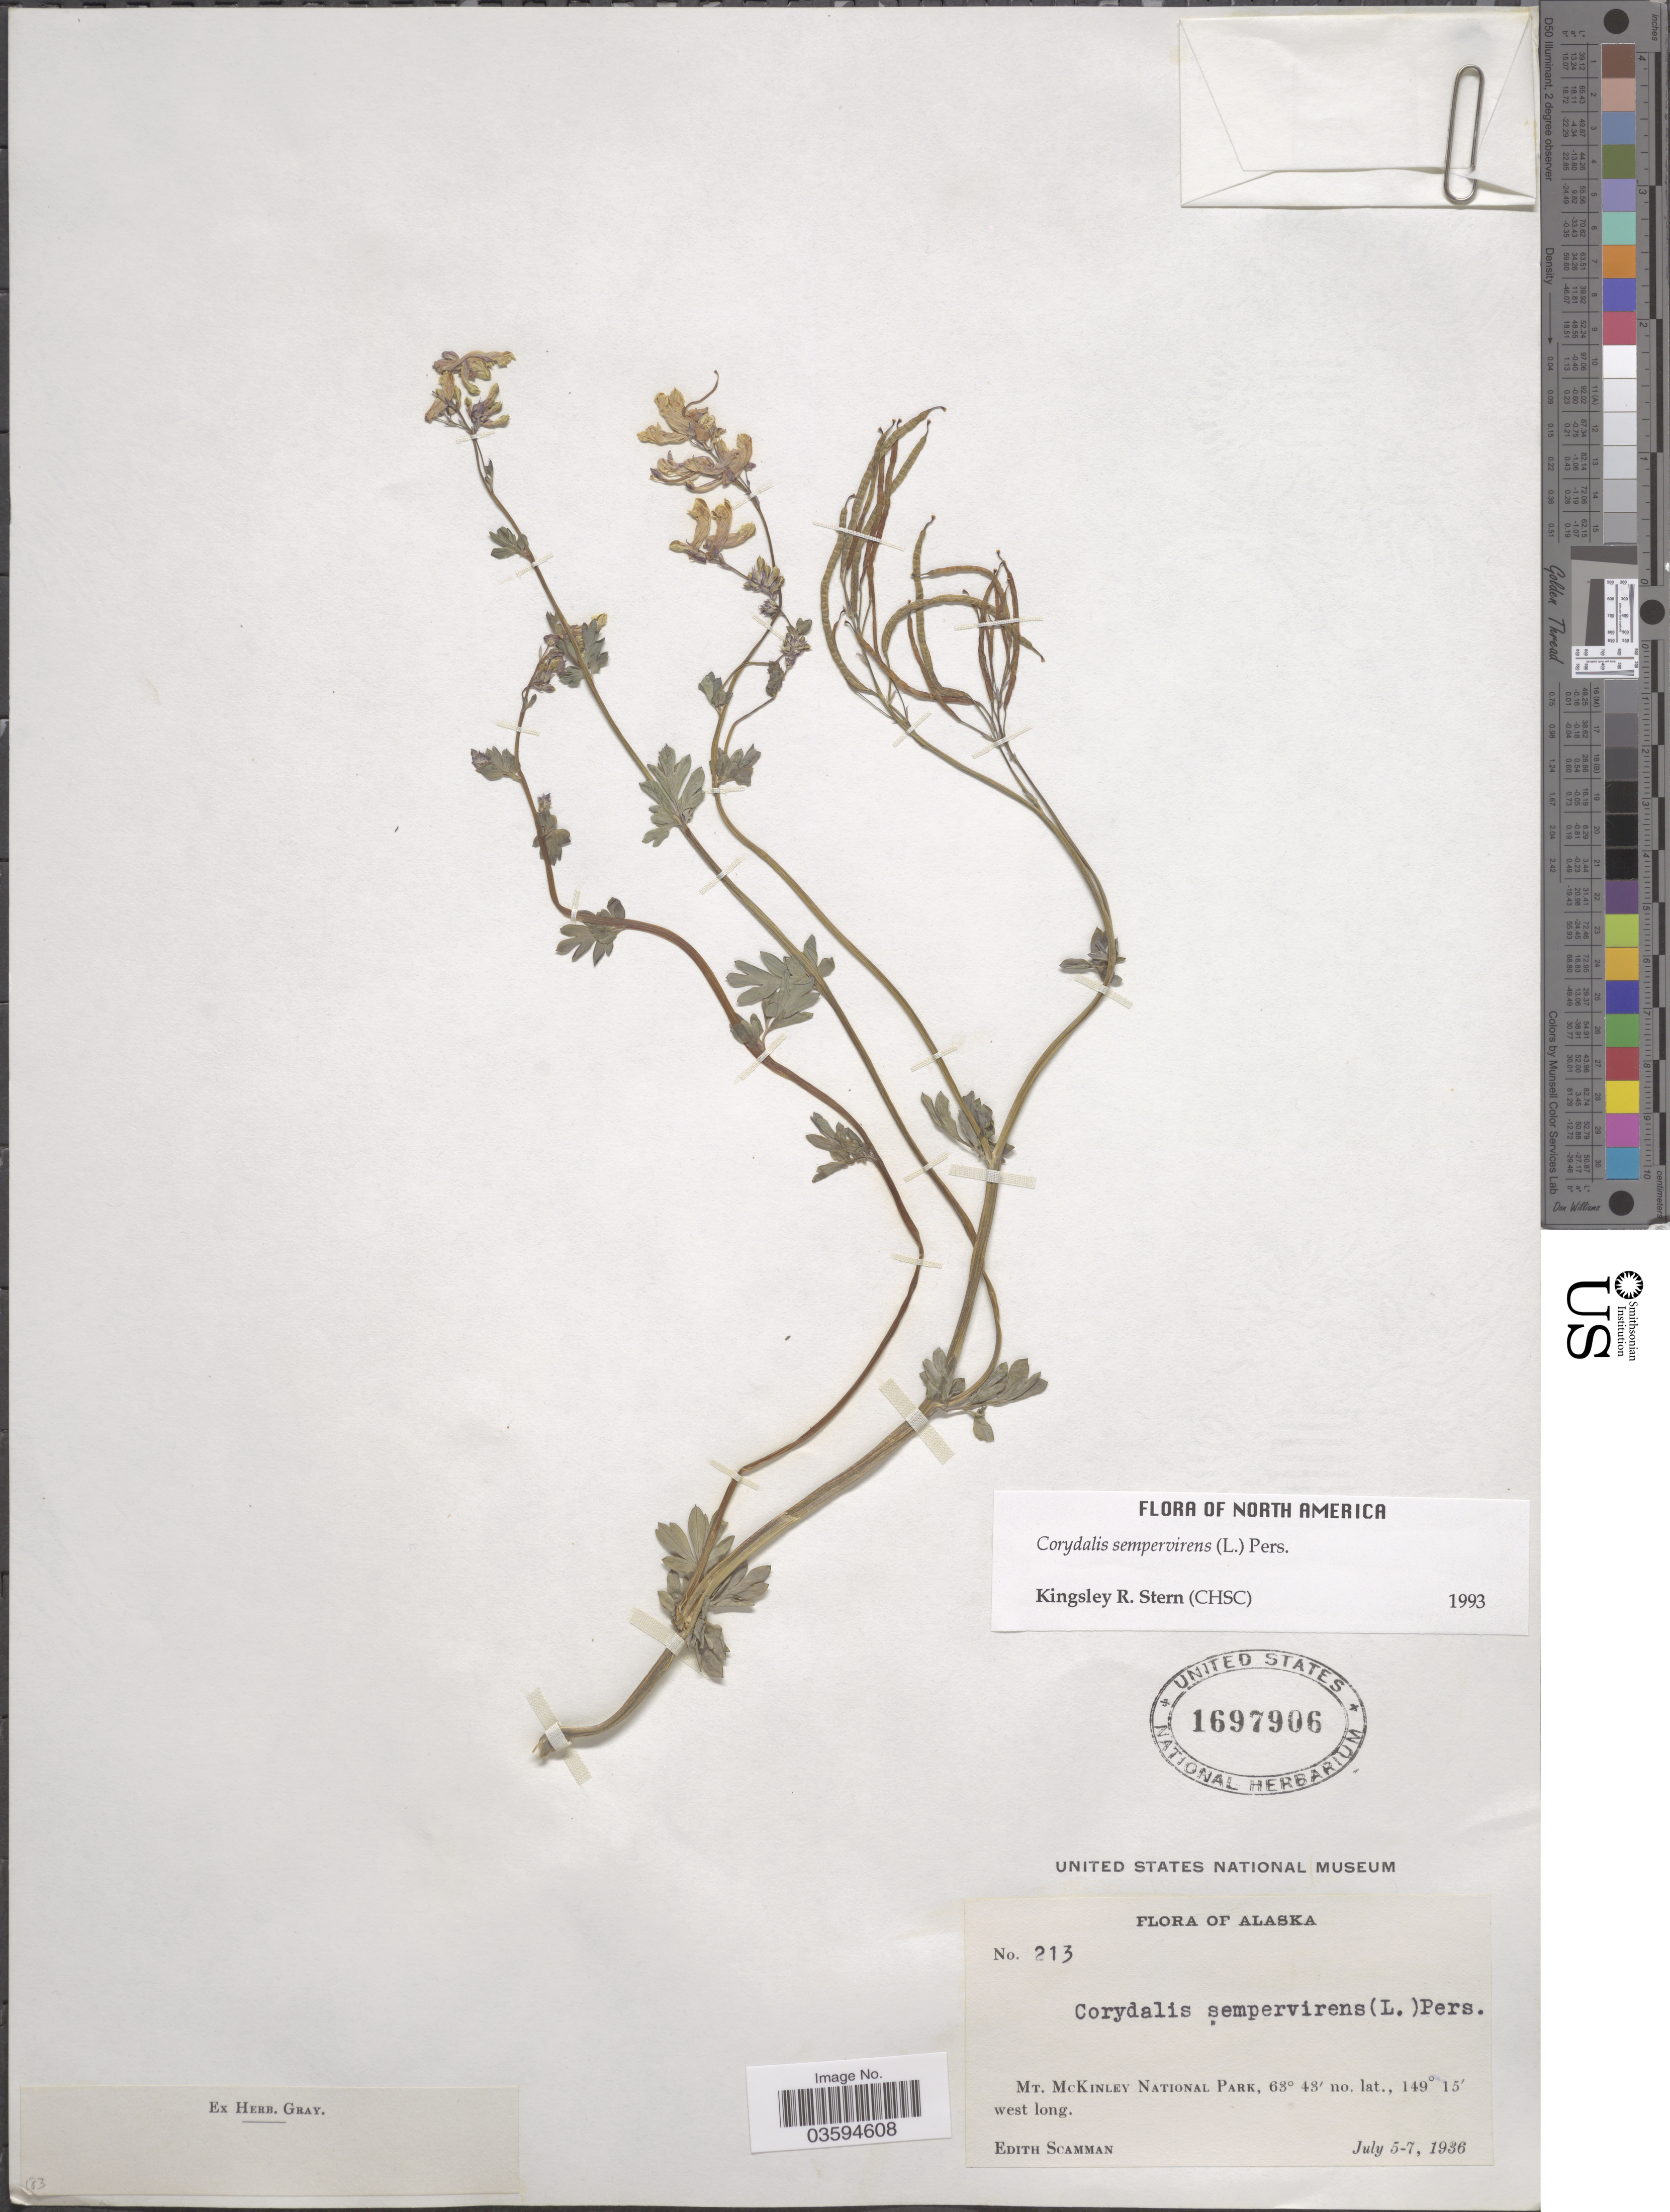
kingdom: Plantae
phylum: Tracheophyta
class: Magnoliopsida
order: Ranunculales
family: Papaveraceae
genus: Capnoides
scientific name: Capnoides sempervirens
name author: (L.) Borkh.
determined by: Strong, M. T., (US), Smithsonian Institution - National Museum of Natural History (UNITED STATES)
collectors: E. Scamman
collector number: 213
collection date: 1936-07-05/1936-07-07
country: United States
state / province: Alaska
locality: Mt. McKinley National Park.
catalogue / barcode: US 1697906